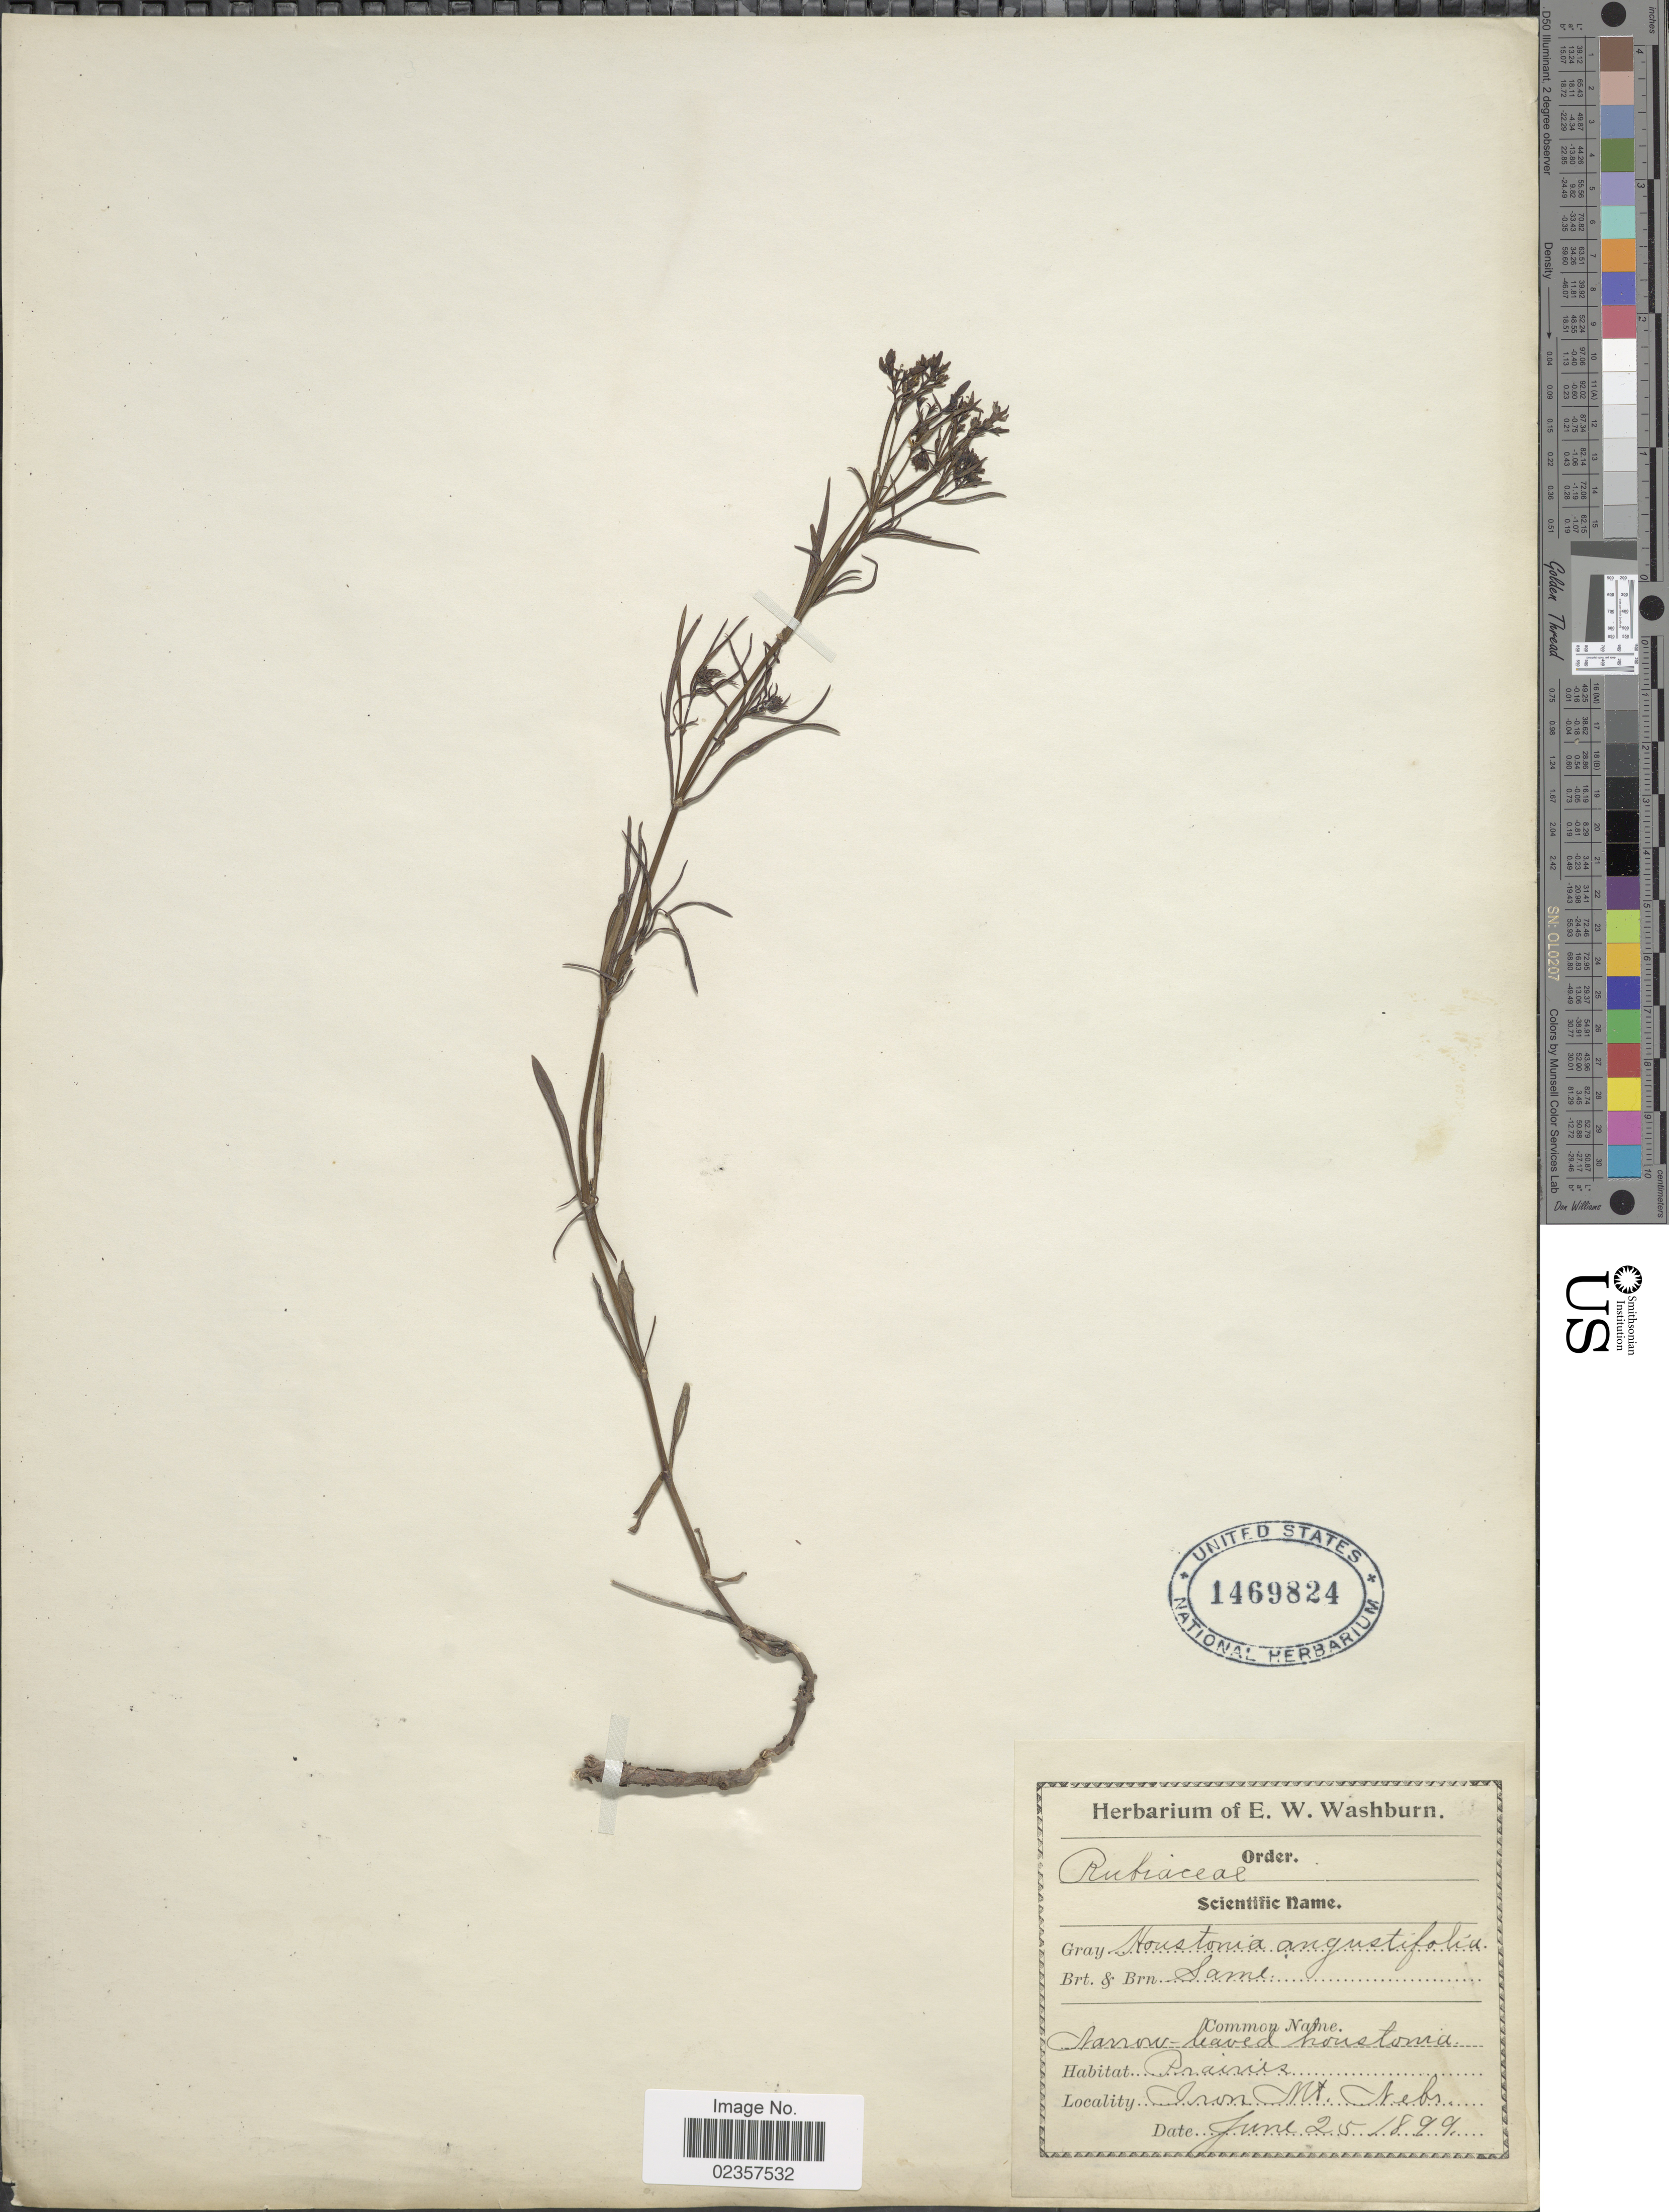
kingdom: Plantae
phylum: Tracheophyta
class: Magnoliopsida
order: Gentianales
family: Rubiaceae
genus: Houstonia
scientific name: Houstonia nigricans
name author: (Lam.) Fernald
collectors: ex herb. E. W. Washburn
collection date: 1899-06-25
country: United States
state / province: Nebraska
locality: Iron Mt.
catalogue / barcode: US 1469824